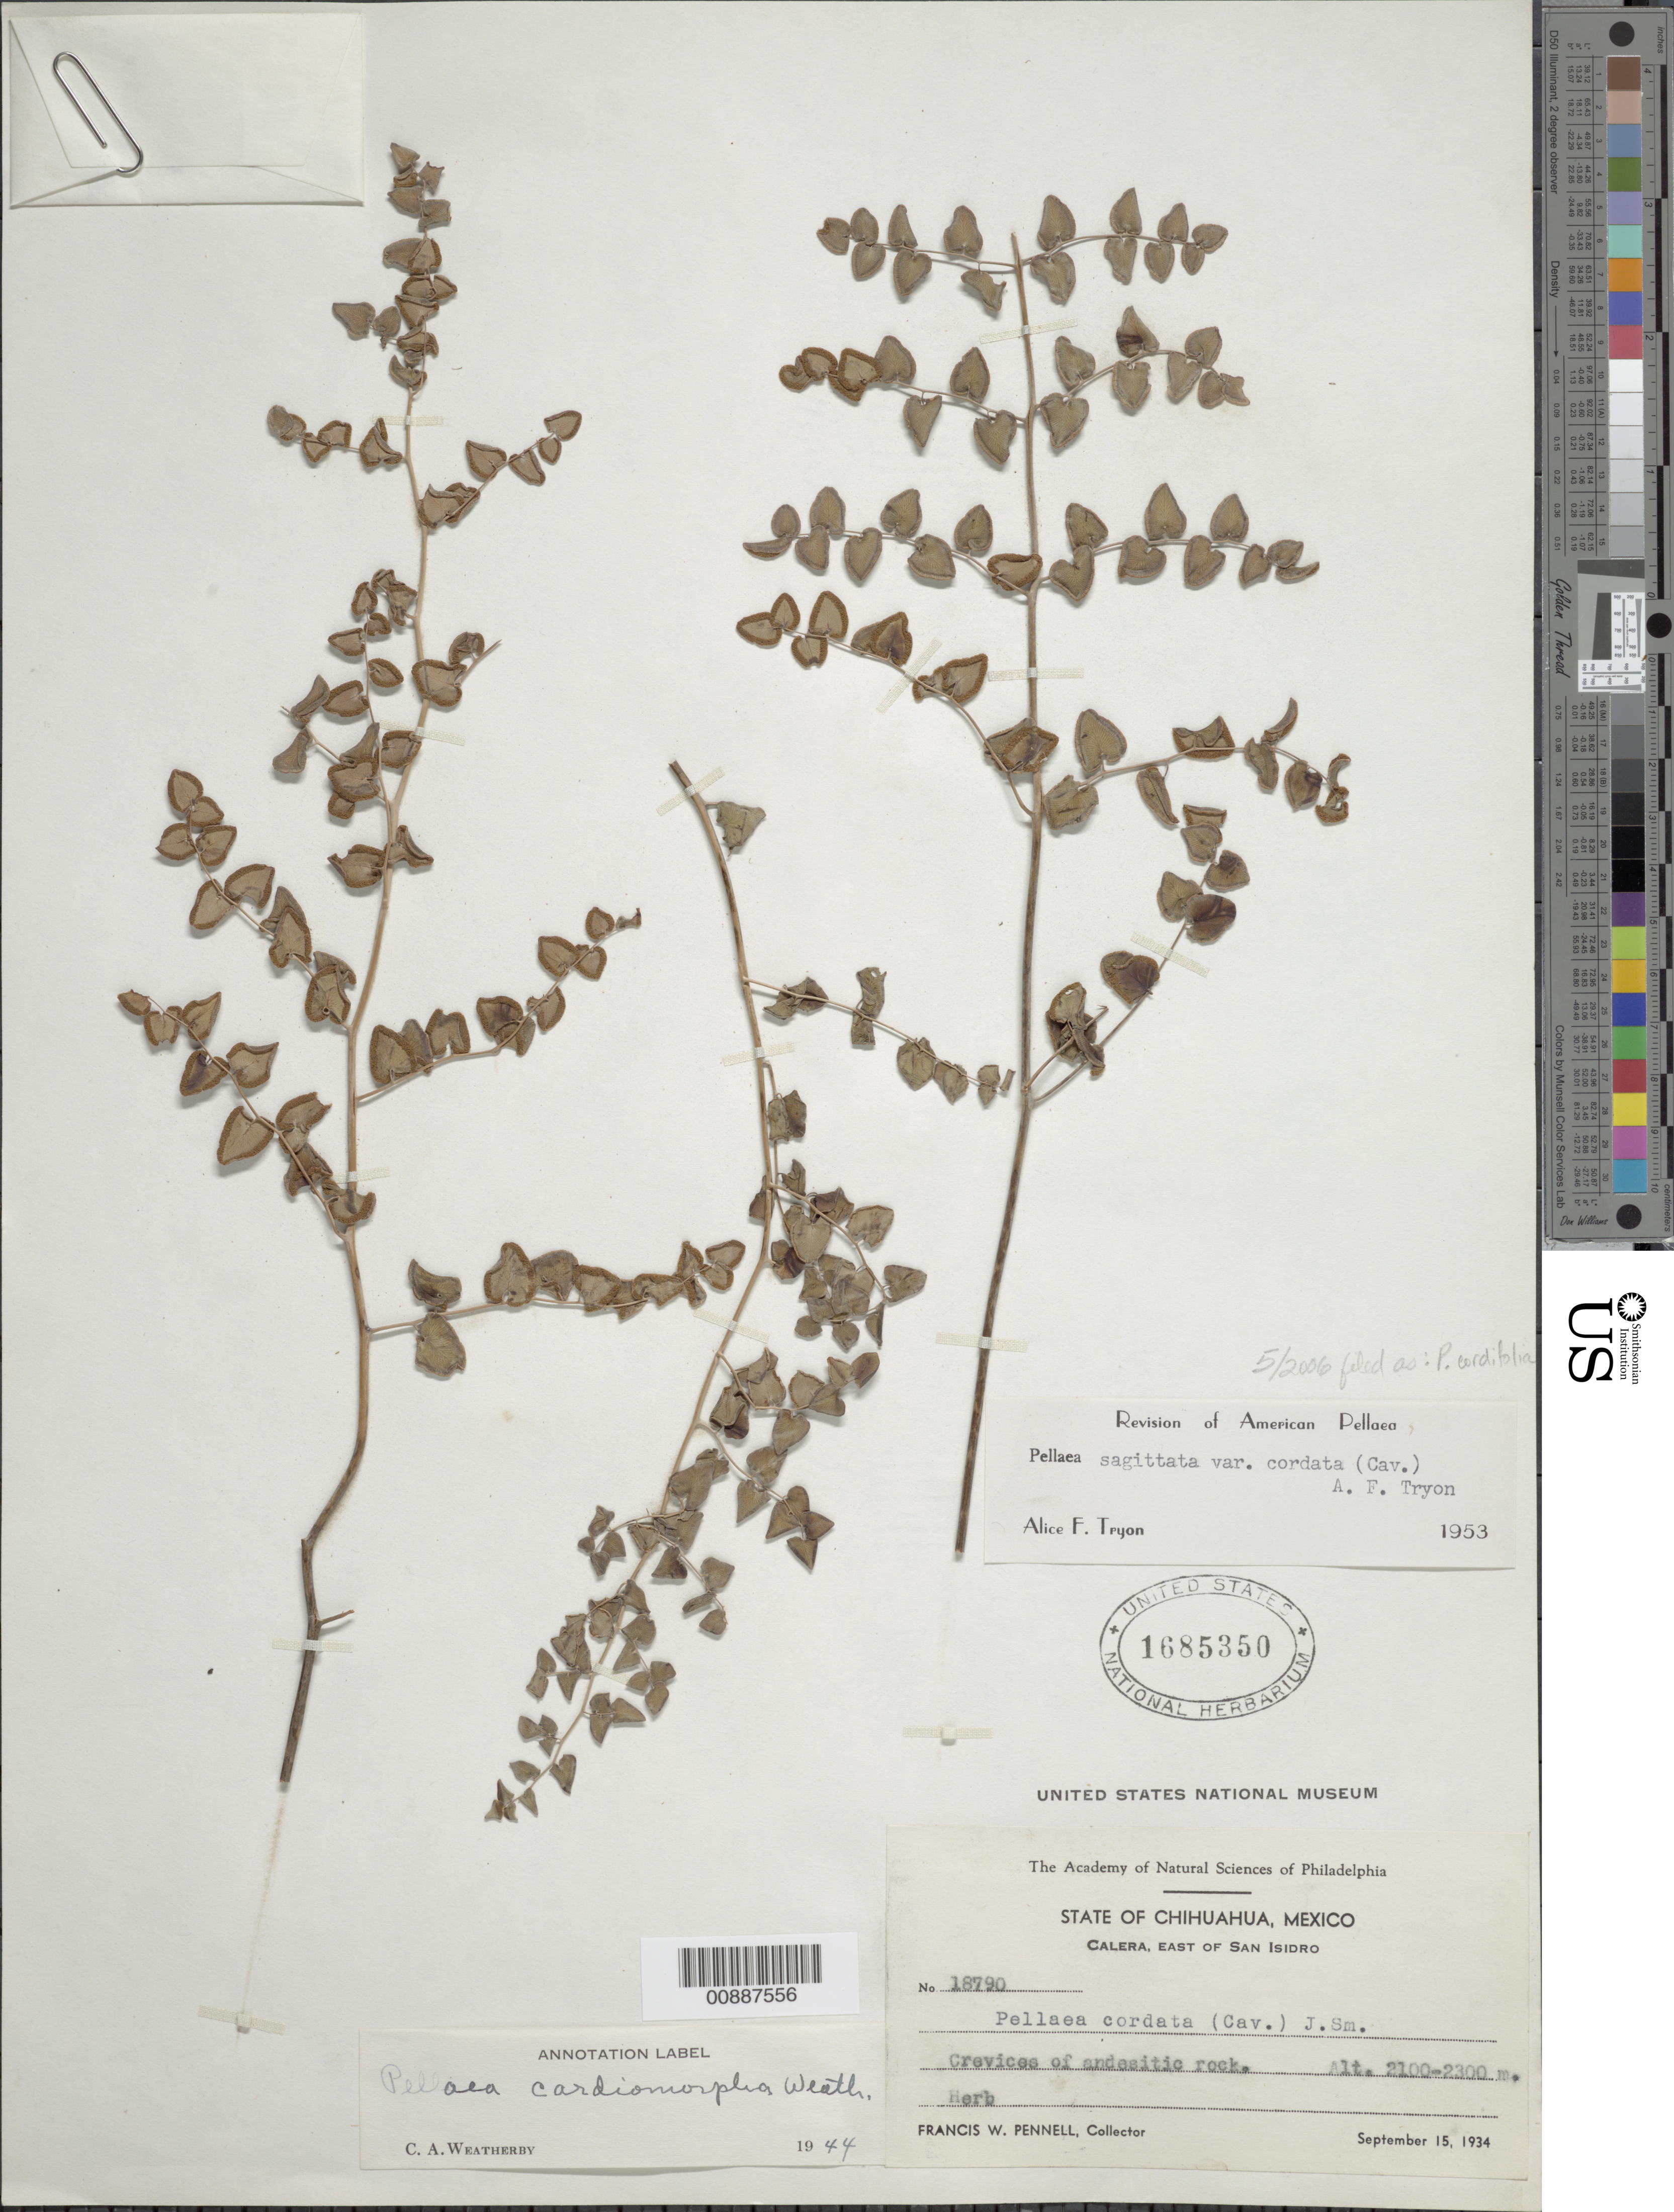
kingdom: Plantae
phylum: Tracheophyta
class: Polypodiopsida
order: Polypodiales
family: Pteridaceae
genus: Pellaea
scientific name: Pellaea cordifolia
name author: (Sessé) A.R. Sm.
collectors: F. W. Pennell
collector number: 18790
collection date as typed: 15 Sep 1934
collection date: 1934-09-15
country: Mexico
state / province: Chihuahua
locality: Calera, east of San Isidro, Chihuahua.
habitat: Crevices of andesitic rock.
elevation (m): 2300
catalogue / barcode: US 1685350